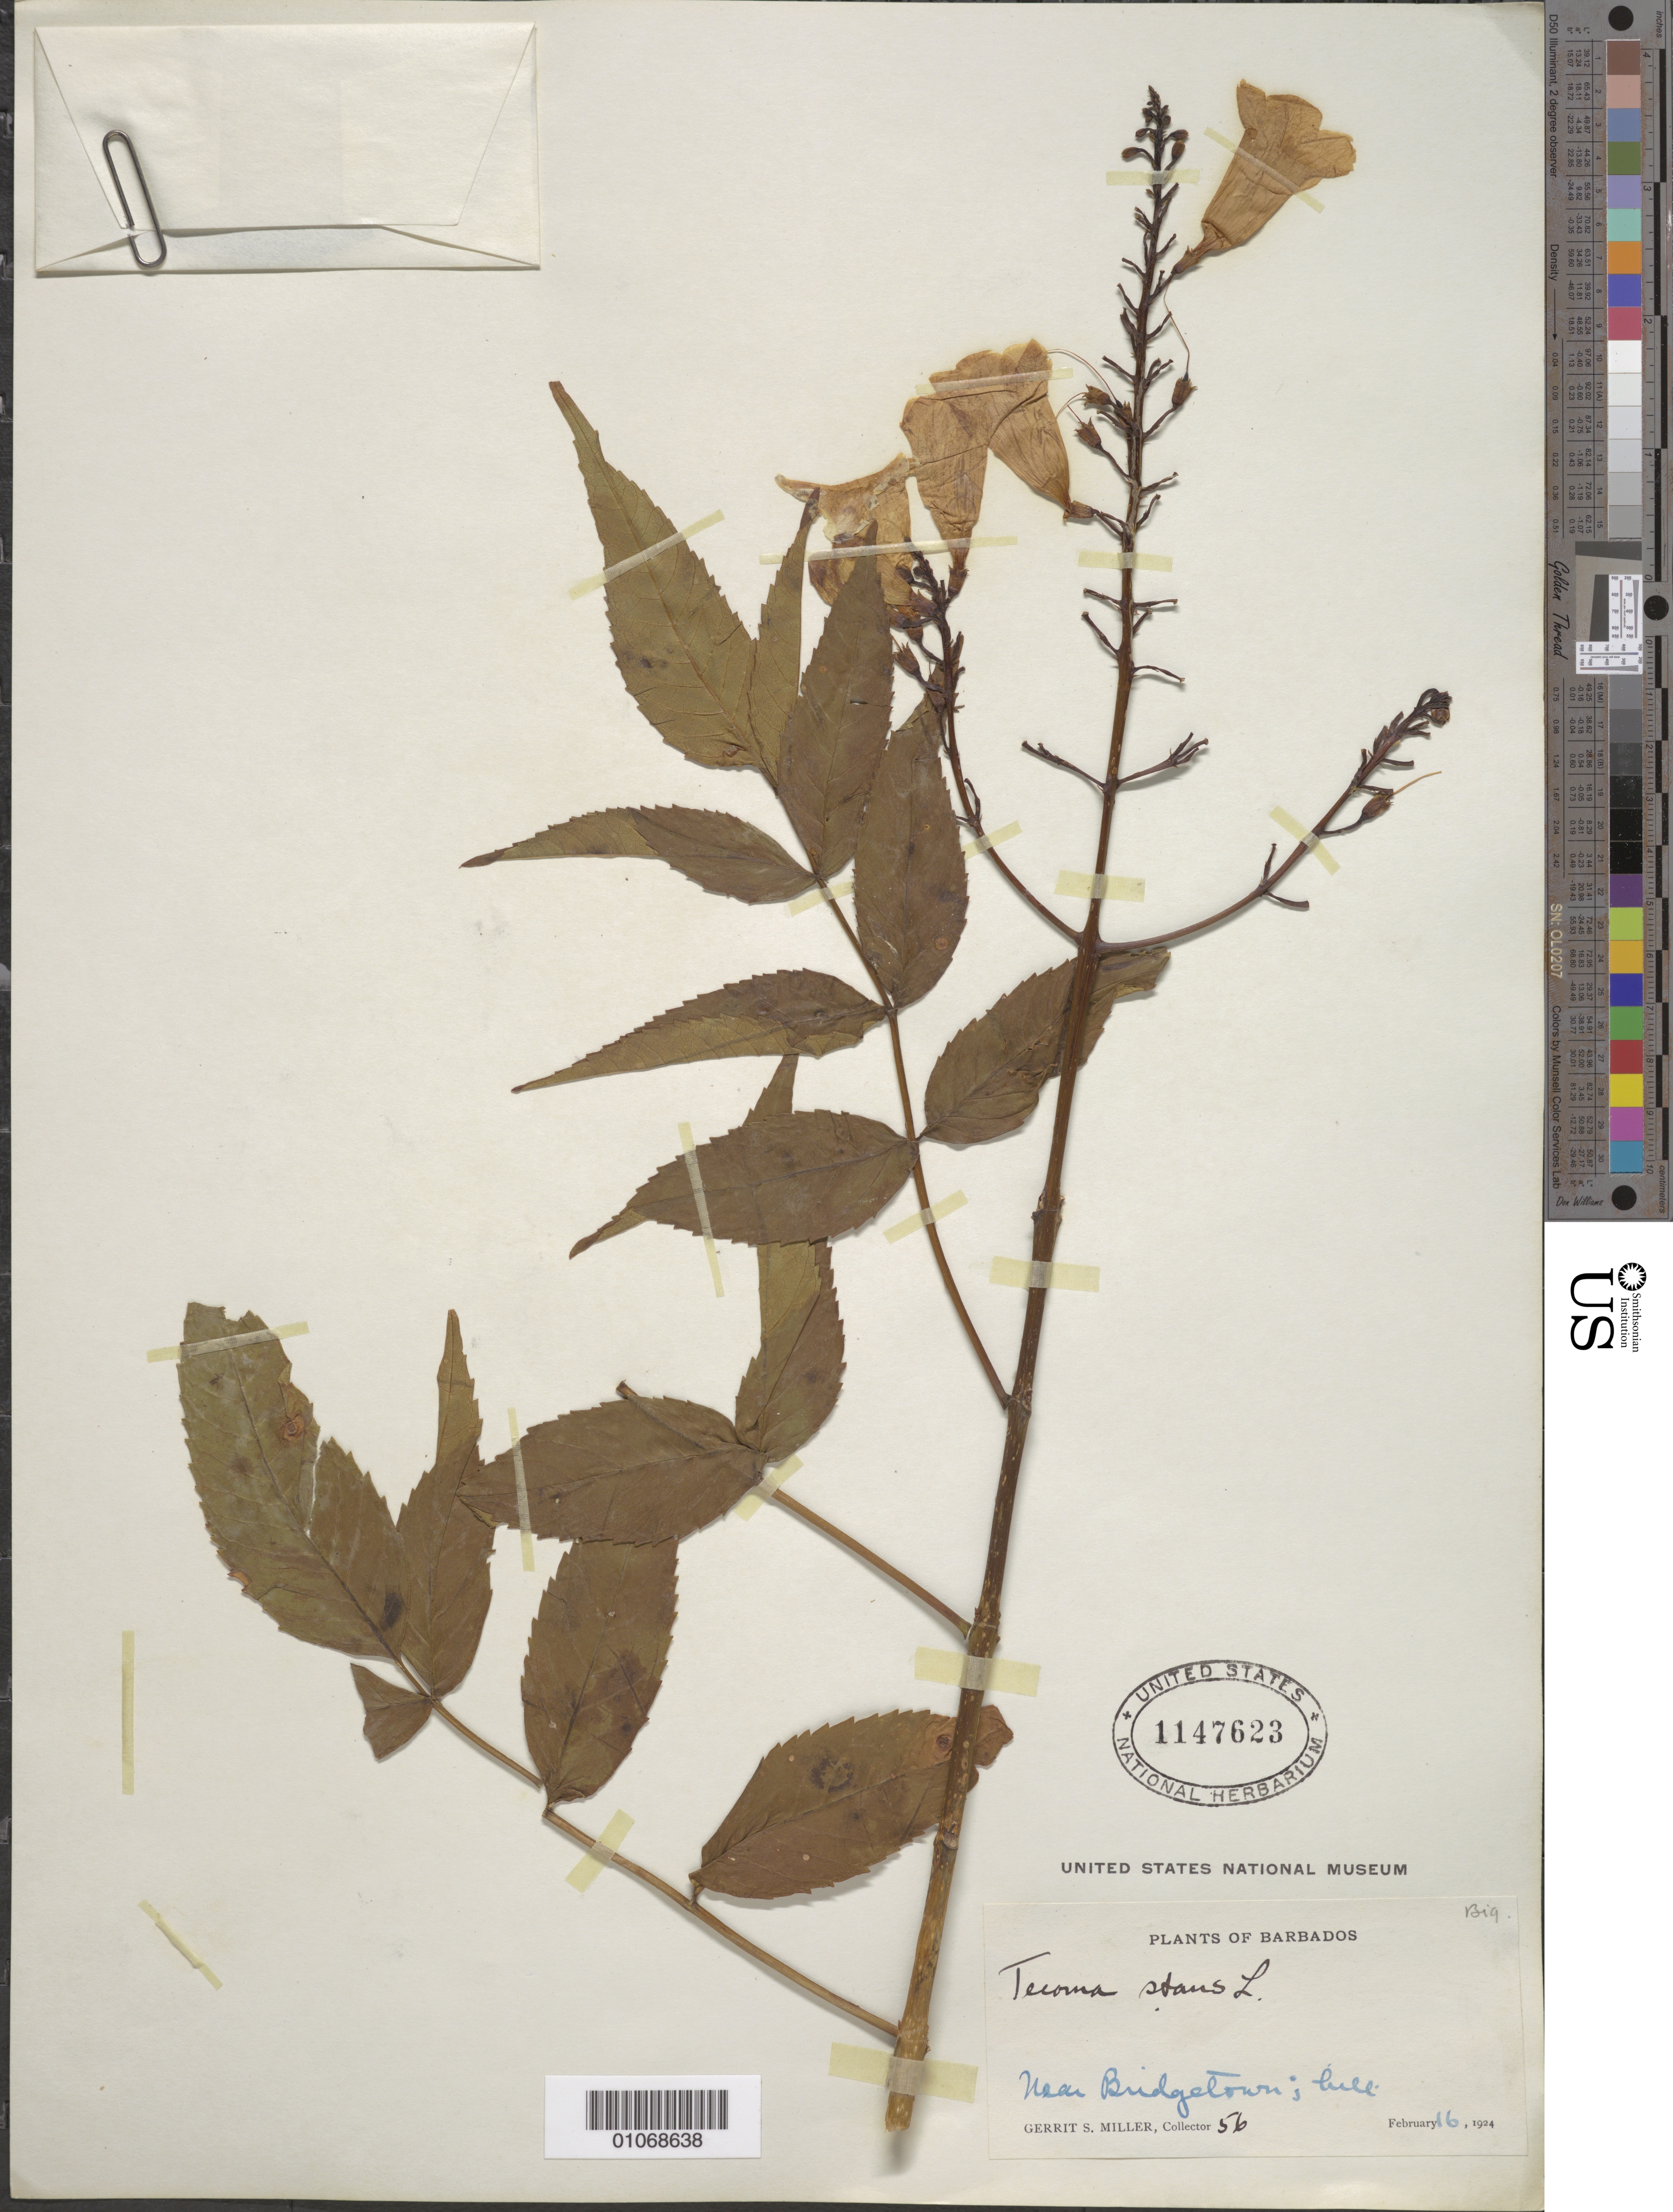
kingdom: Plantae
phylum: Tracheophyta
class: Magnoliopsida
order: Lamiales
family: Bignoniaceae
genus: Tecoma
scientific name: Tecoma stans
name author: (L.) Juss. ex Kunth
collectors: G. S. Miller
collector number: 56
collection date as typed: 16 Feb 1924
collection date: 1924-02-16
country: Barbados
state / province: Saint Michael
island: Barbados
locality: Near Bridgetown.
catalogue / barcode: US 1147623